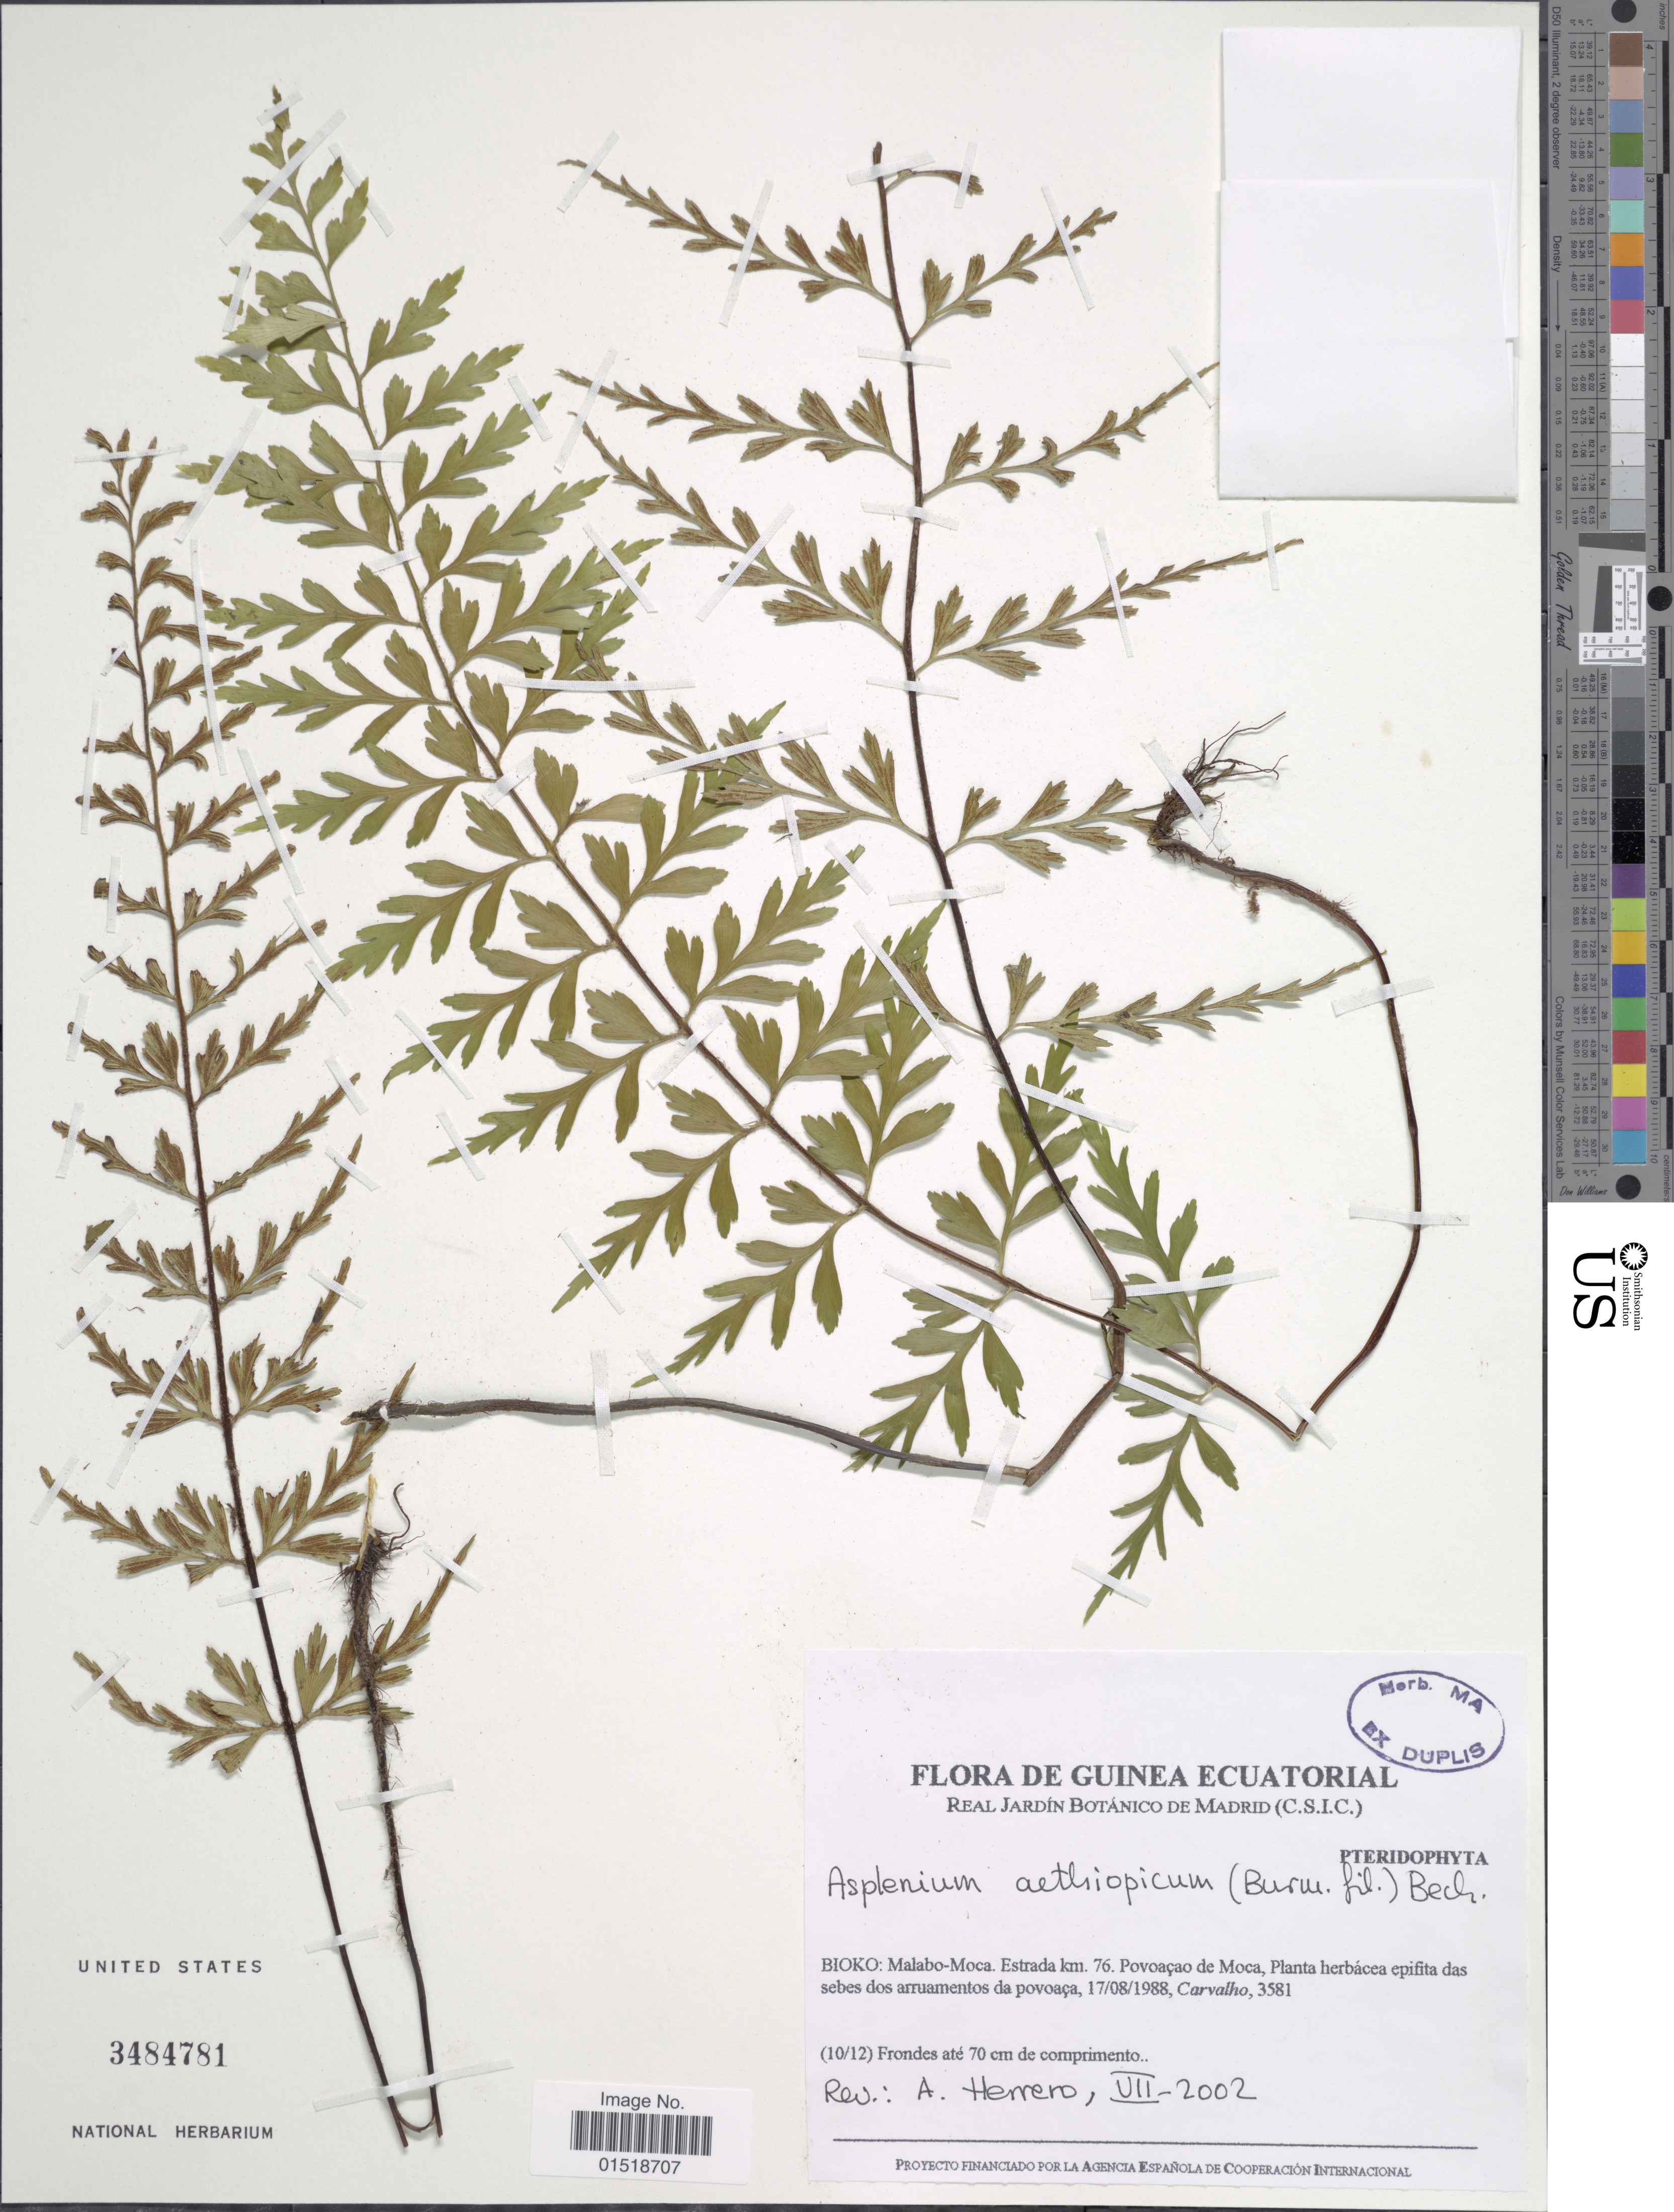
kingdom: Plantae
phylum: Tracheophyta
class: Polypodiopsida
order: Polypodiales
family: Aspleniaceae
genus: Asplenium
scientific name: Asplenium aethiopicum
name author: (Burm. f.) Bech.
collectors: Carvalho, --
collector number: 3581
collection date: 1988-08-17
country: Equatorial Guinea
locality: Bioko: Malabo-Moca. Estrada km. 76. Povoaçao de Moca.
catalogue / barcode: US 3484781